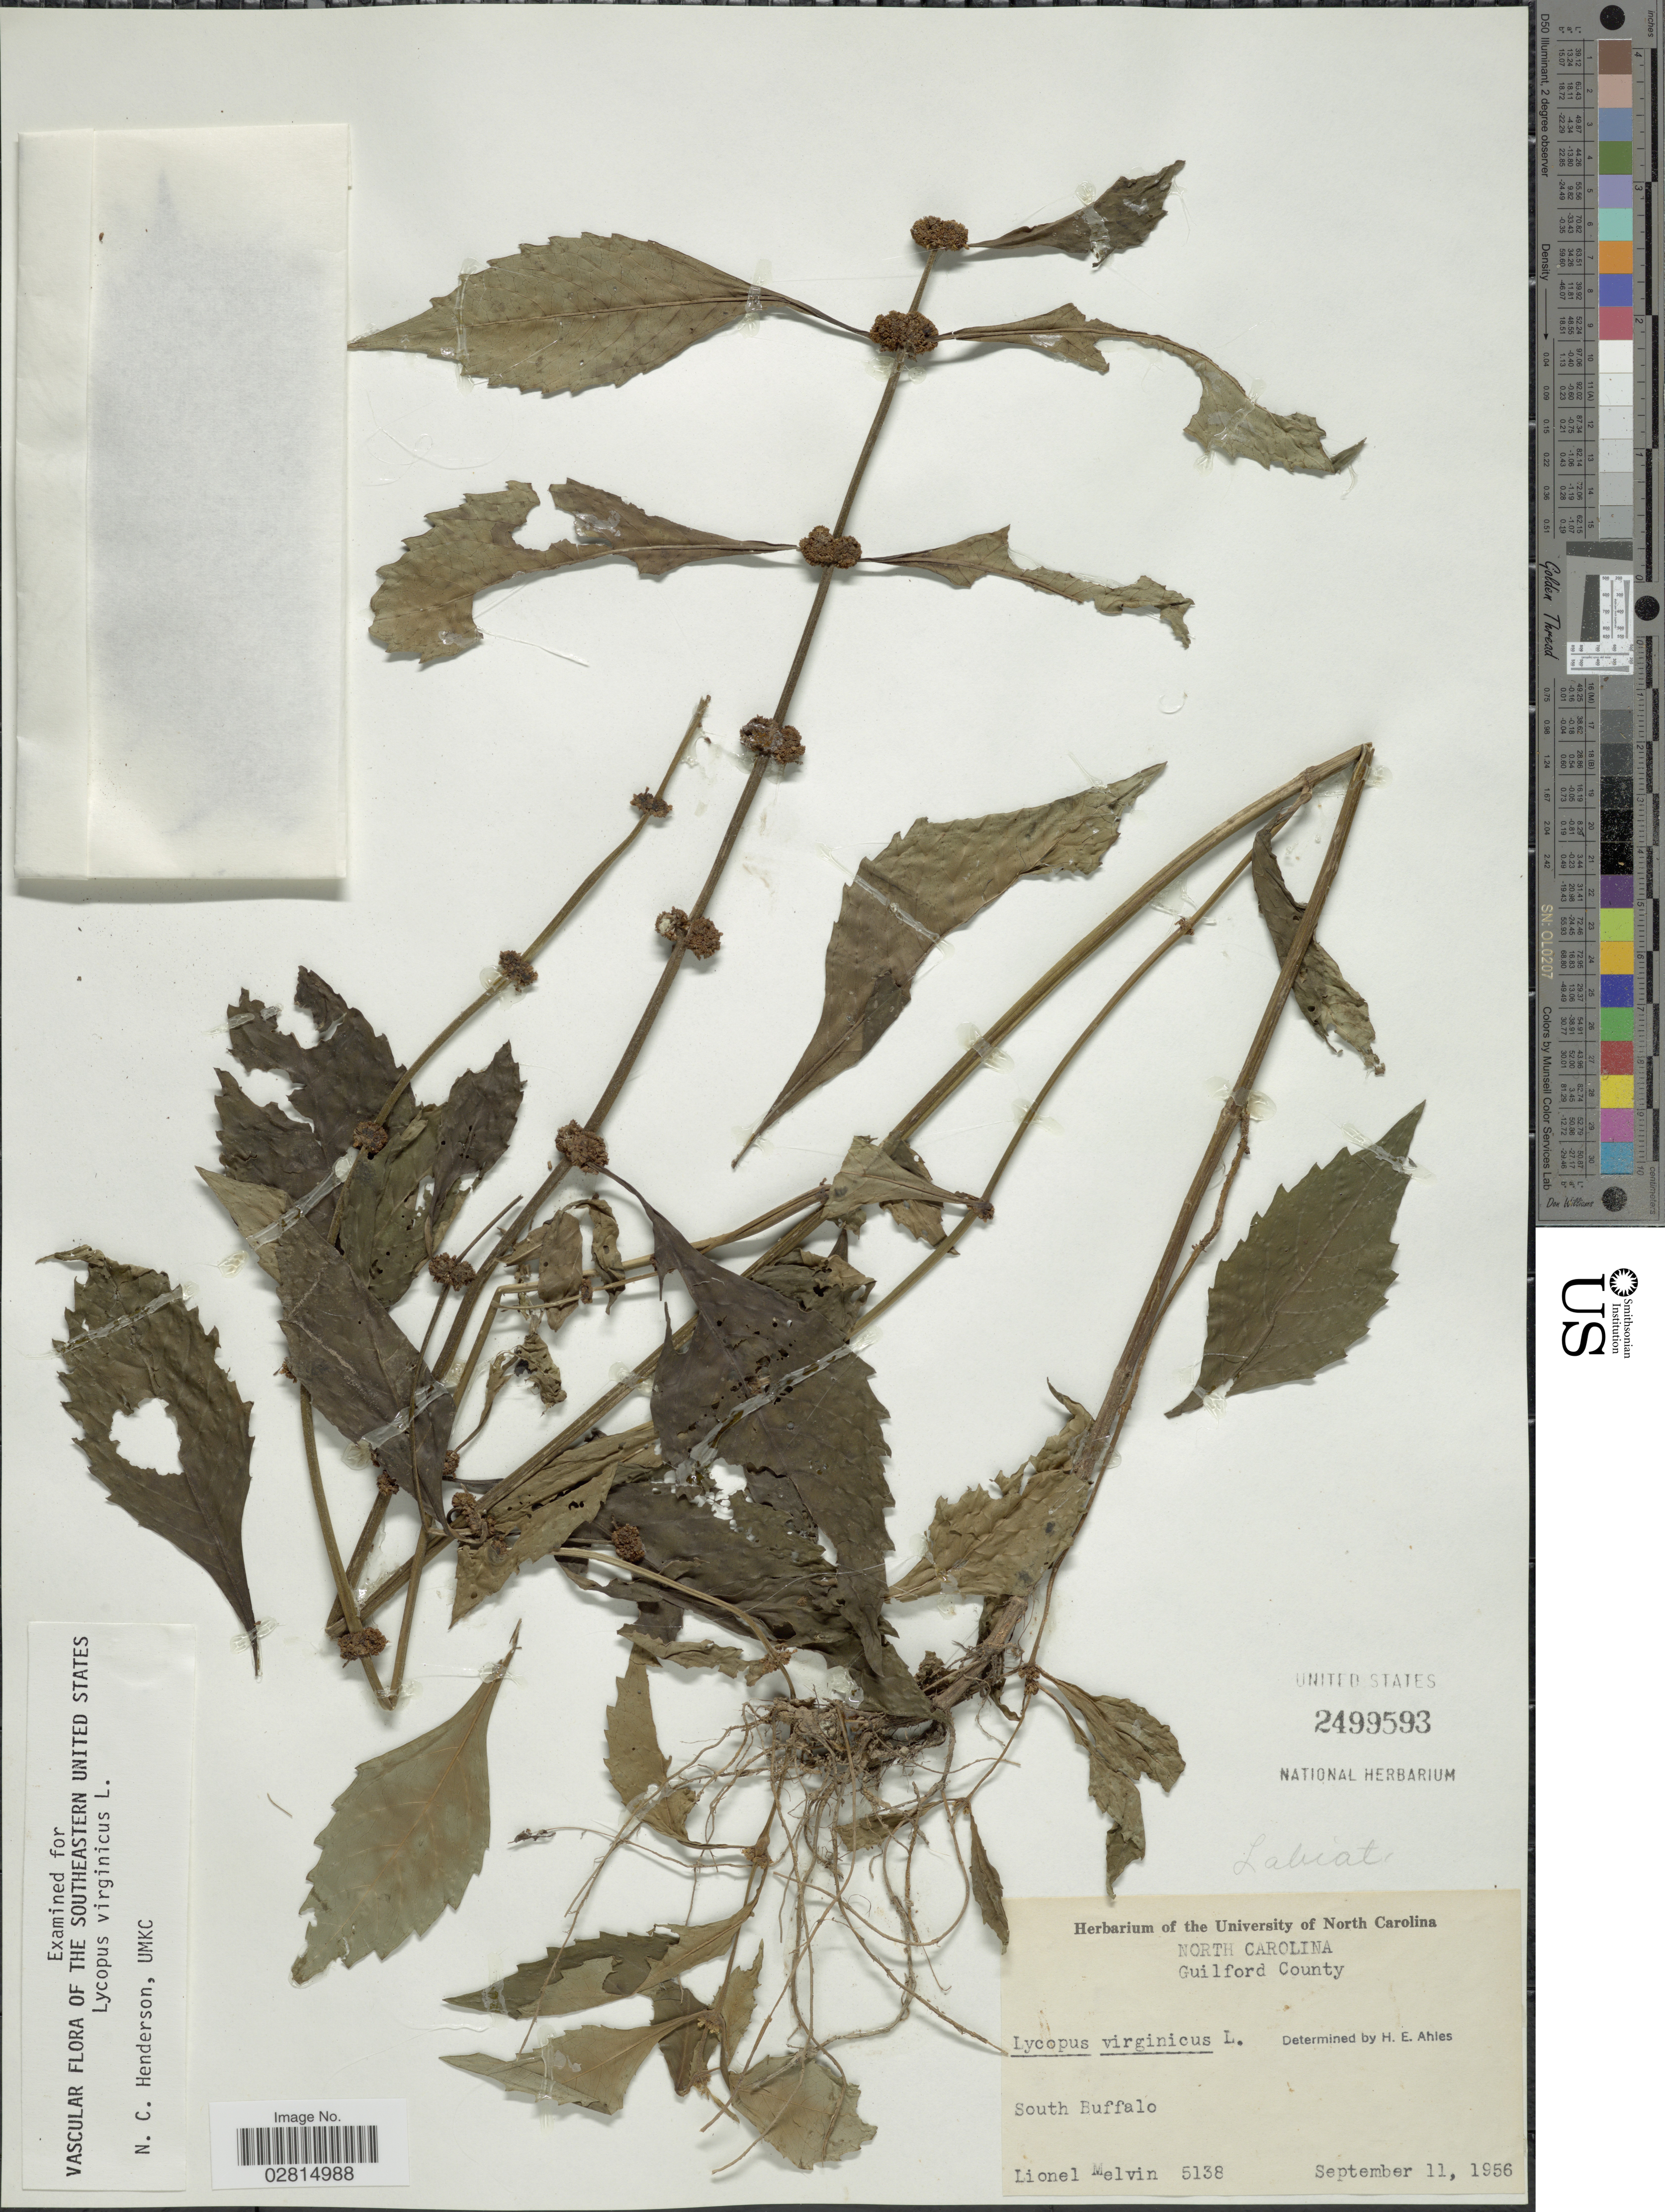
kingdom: Plantae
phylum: Tracheophyta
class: Magnoliopsida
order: Lamiales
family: Lamiaceae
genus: Lycopus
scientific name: Lycopus virginicus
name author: L.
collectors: L. Melvin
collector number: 5138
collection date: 1956-09-11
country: United States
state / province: North Carolina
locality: Guilford County, South Buffalo.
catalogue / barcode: US 2499593